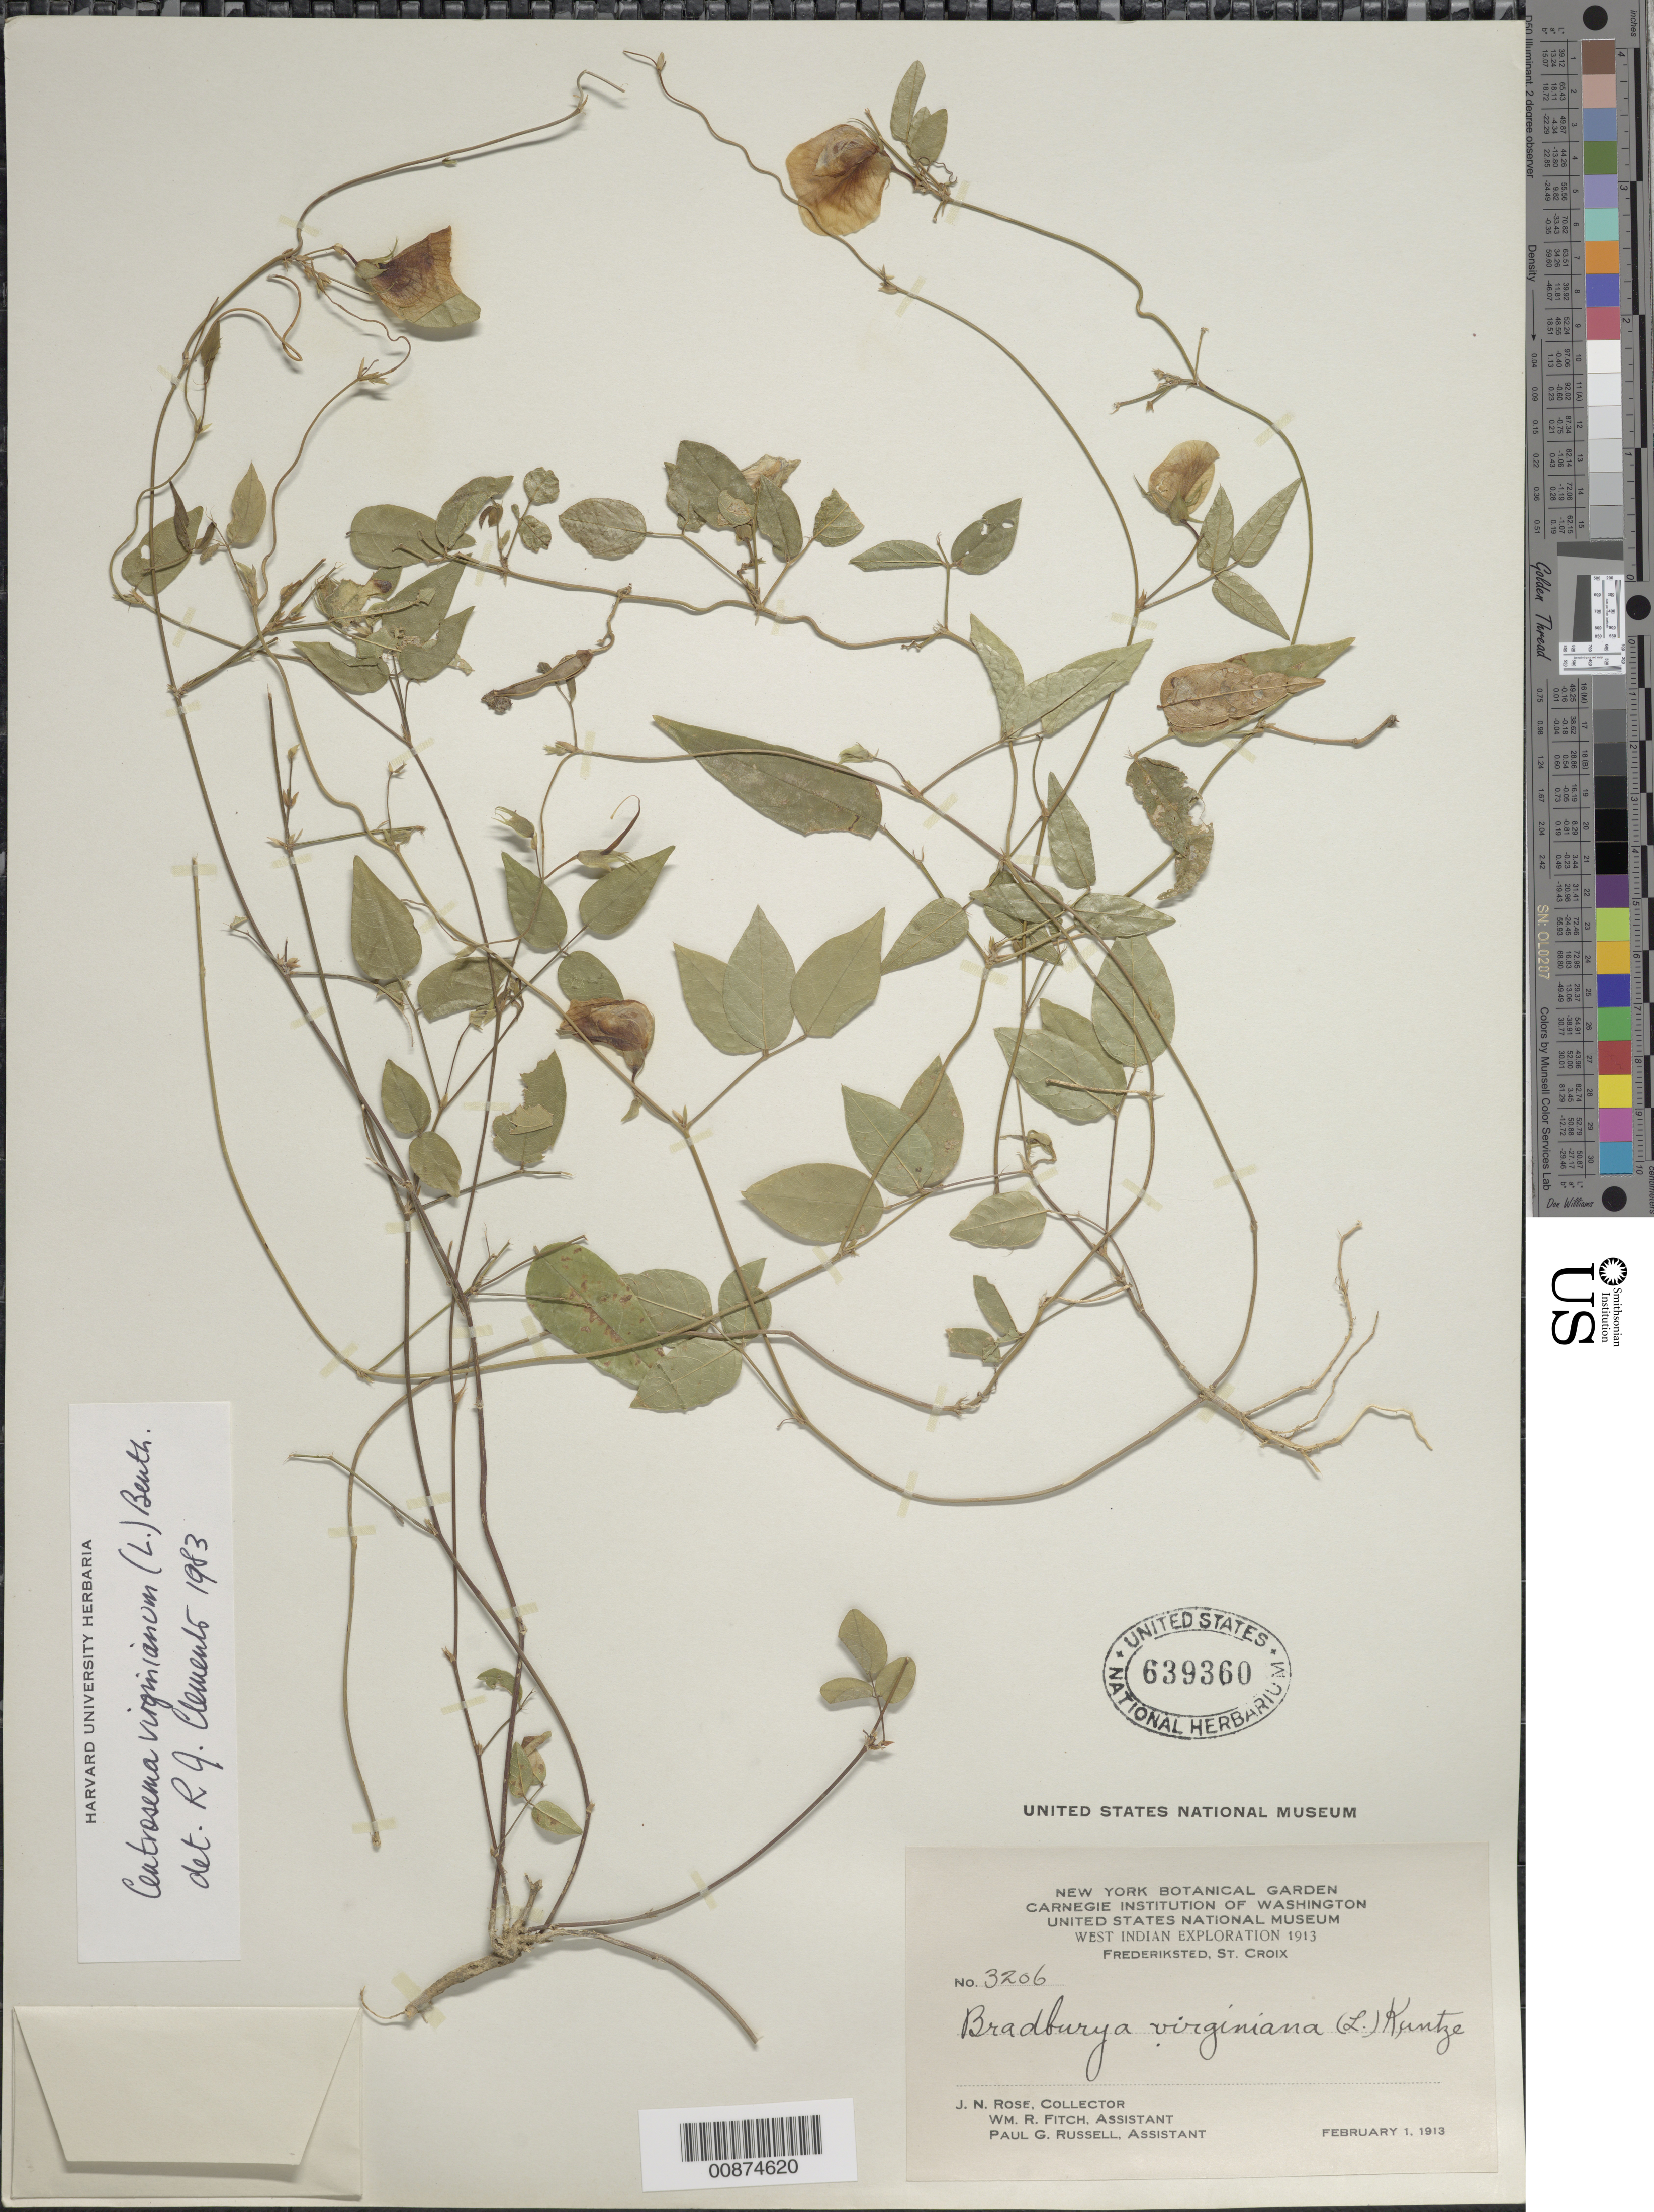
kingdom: Plantae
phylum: Tracheophyta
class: Magnoliopsida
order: Fabales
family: Fabaceae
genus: Centrosema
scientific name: Centrosema virginianum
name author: (L.) Benth.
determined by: Clements, R. J.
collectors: J. N. Rose, W. R. Fitch & P. G. Russell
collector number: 3206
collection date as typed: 01 Feb 1913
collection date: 1913-02-01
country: U.S. Virgin Islands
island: St. Croix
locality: Frederiksted, St. Croix.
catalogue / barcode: US 639360